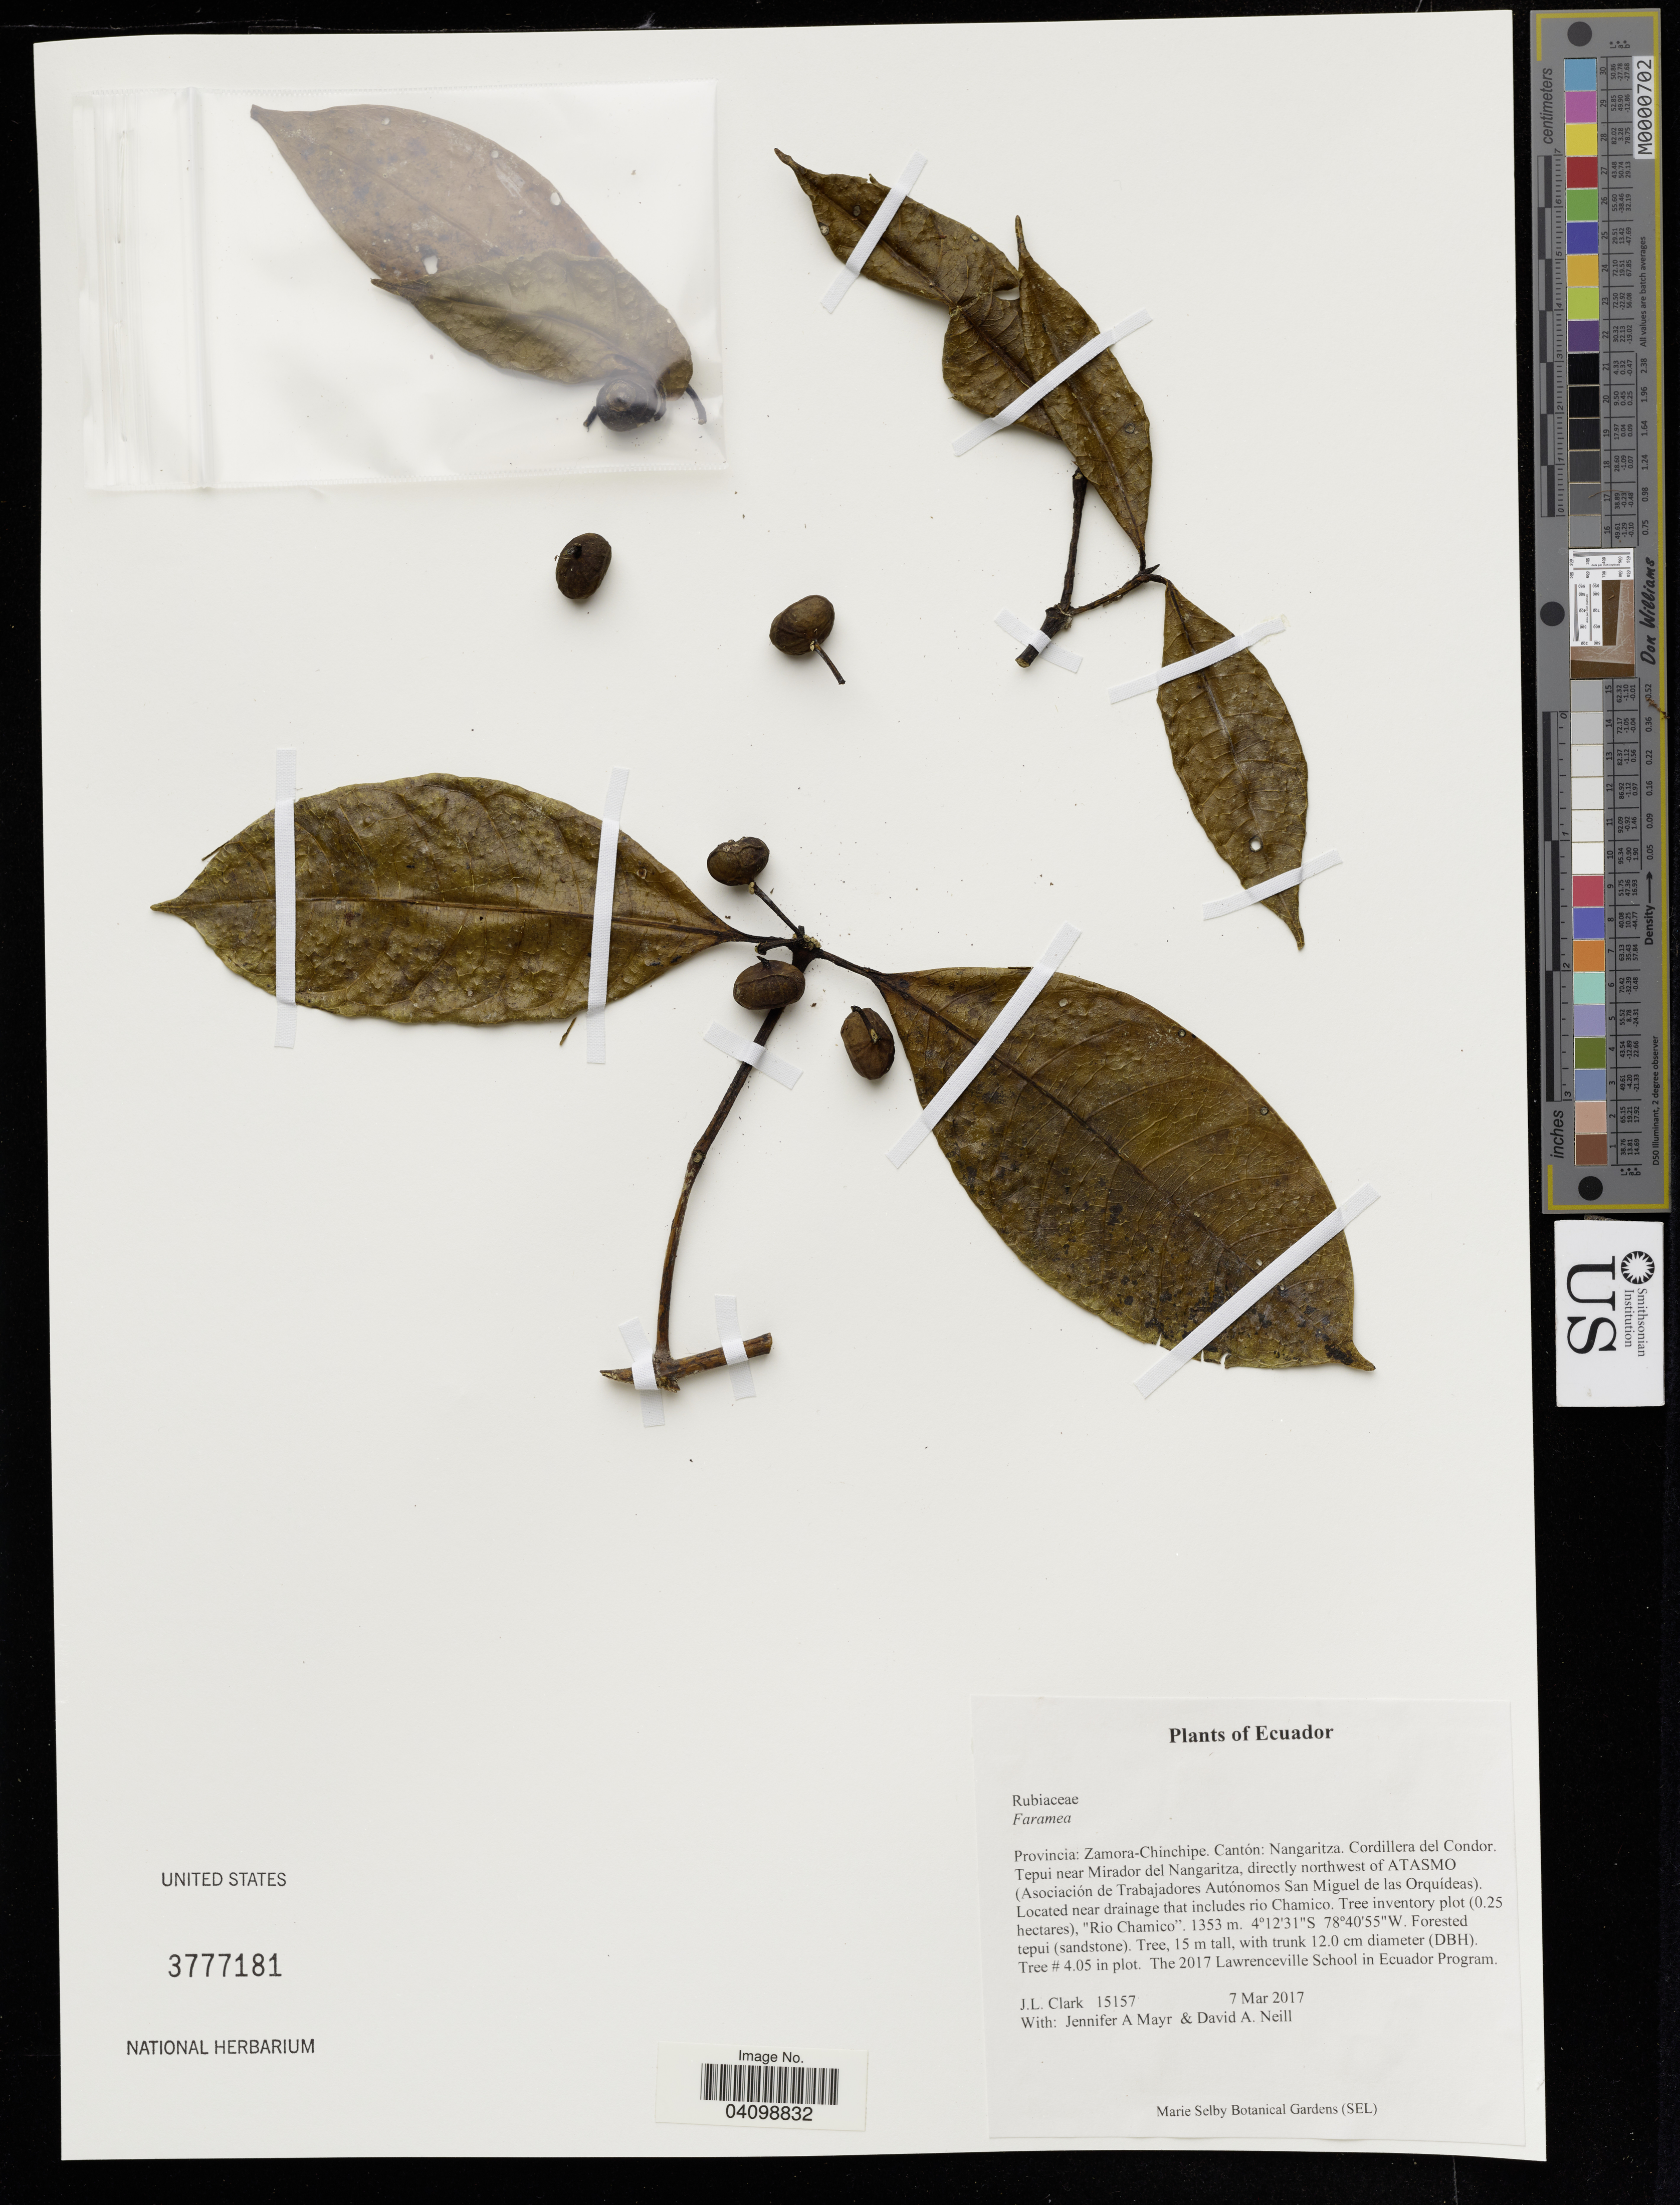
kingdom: Plantae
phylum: Tracheophyta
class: Magnoliopsida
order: Gentianales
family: Rubiaceae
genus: Faramea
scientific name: Faramea sp.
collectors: J. Clark, J. Mayr & D. A. Neill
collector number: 15157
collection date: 2017-03-07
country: Ecuador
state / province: Zamora-Chinchipe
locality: Cantón: Nangaritza. Cordillera del Condor. Tepui near Mirador del Nangaritza, directly northwest of ATASMO (Asociación de Trabajadores Autónomos San Miguel de las Orquídeas). Located near drainage that includes rio Chamico. Tree inventory plot (0.25 hecta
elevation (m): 1353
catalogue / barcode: US 3777181